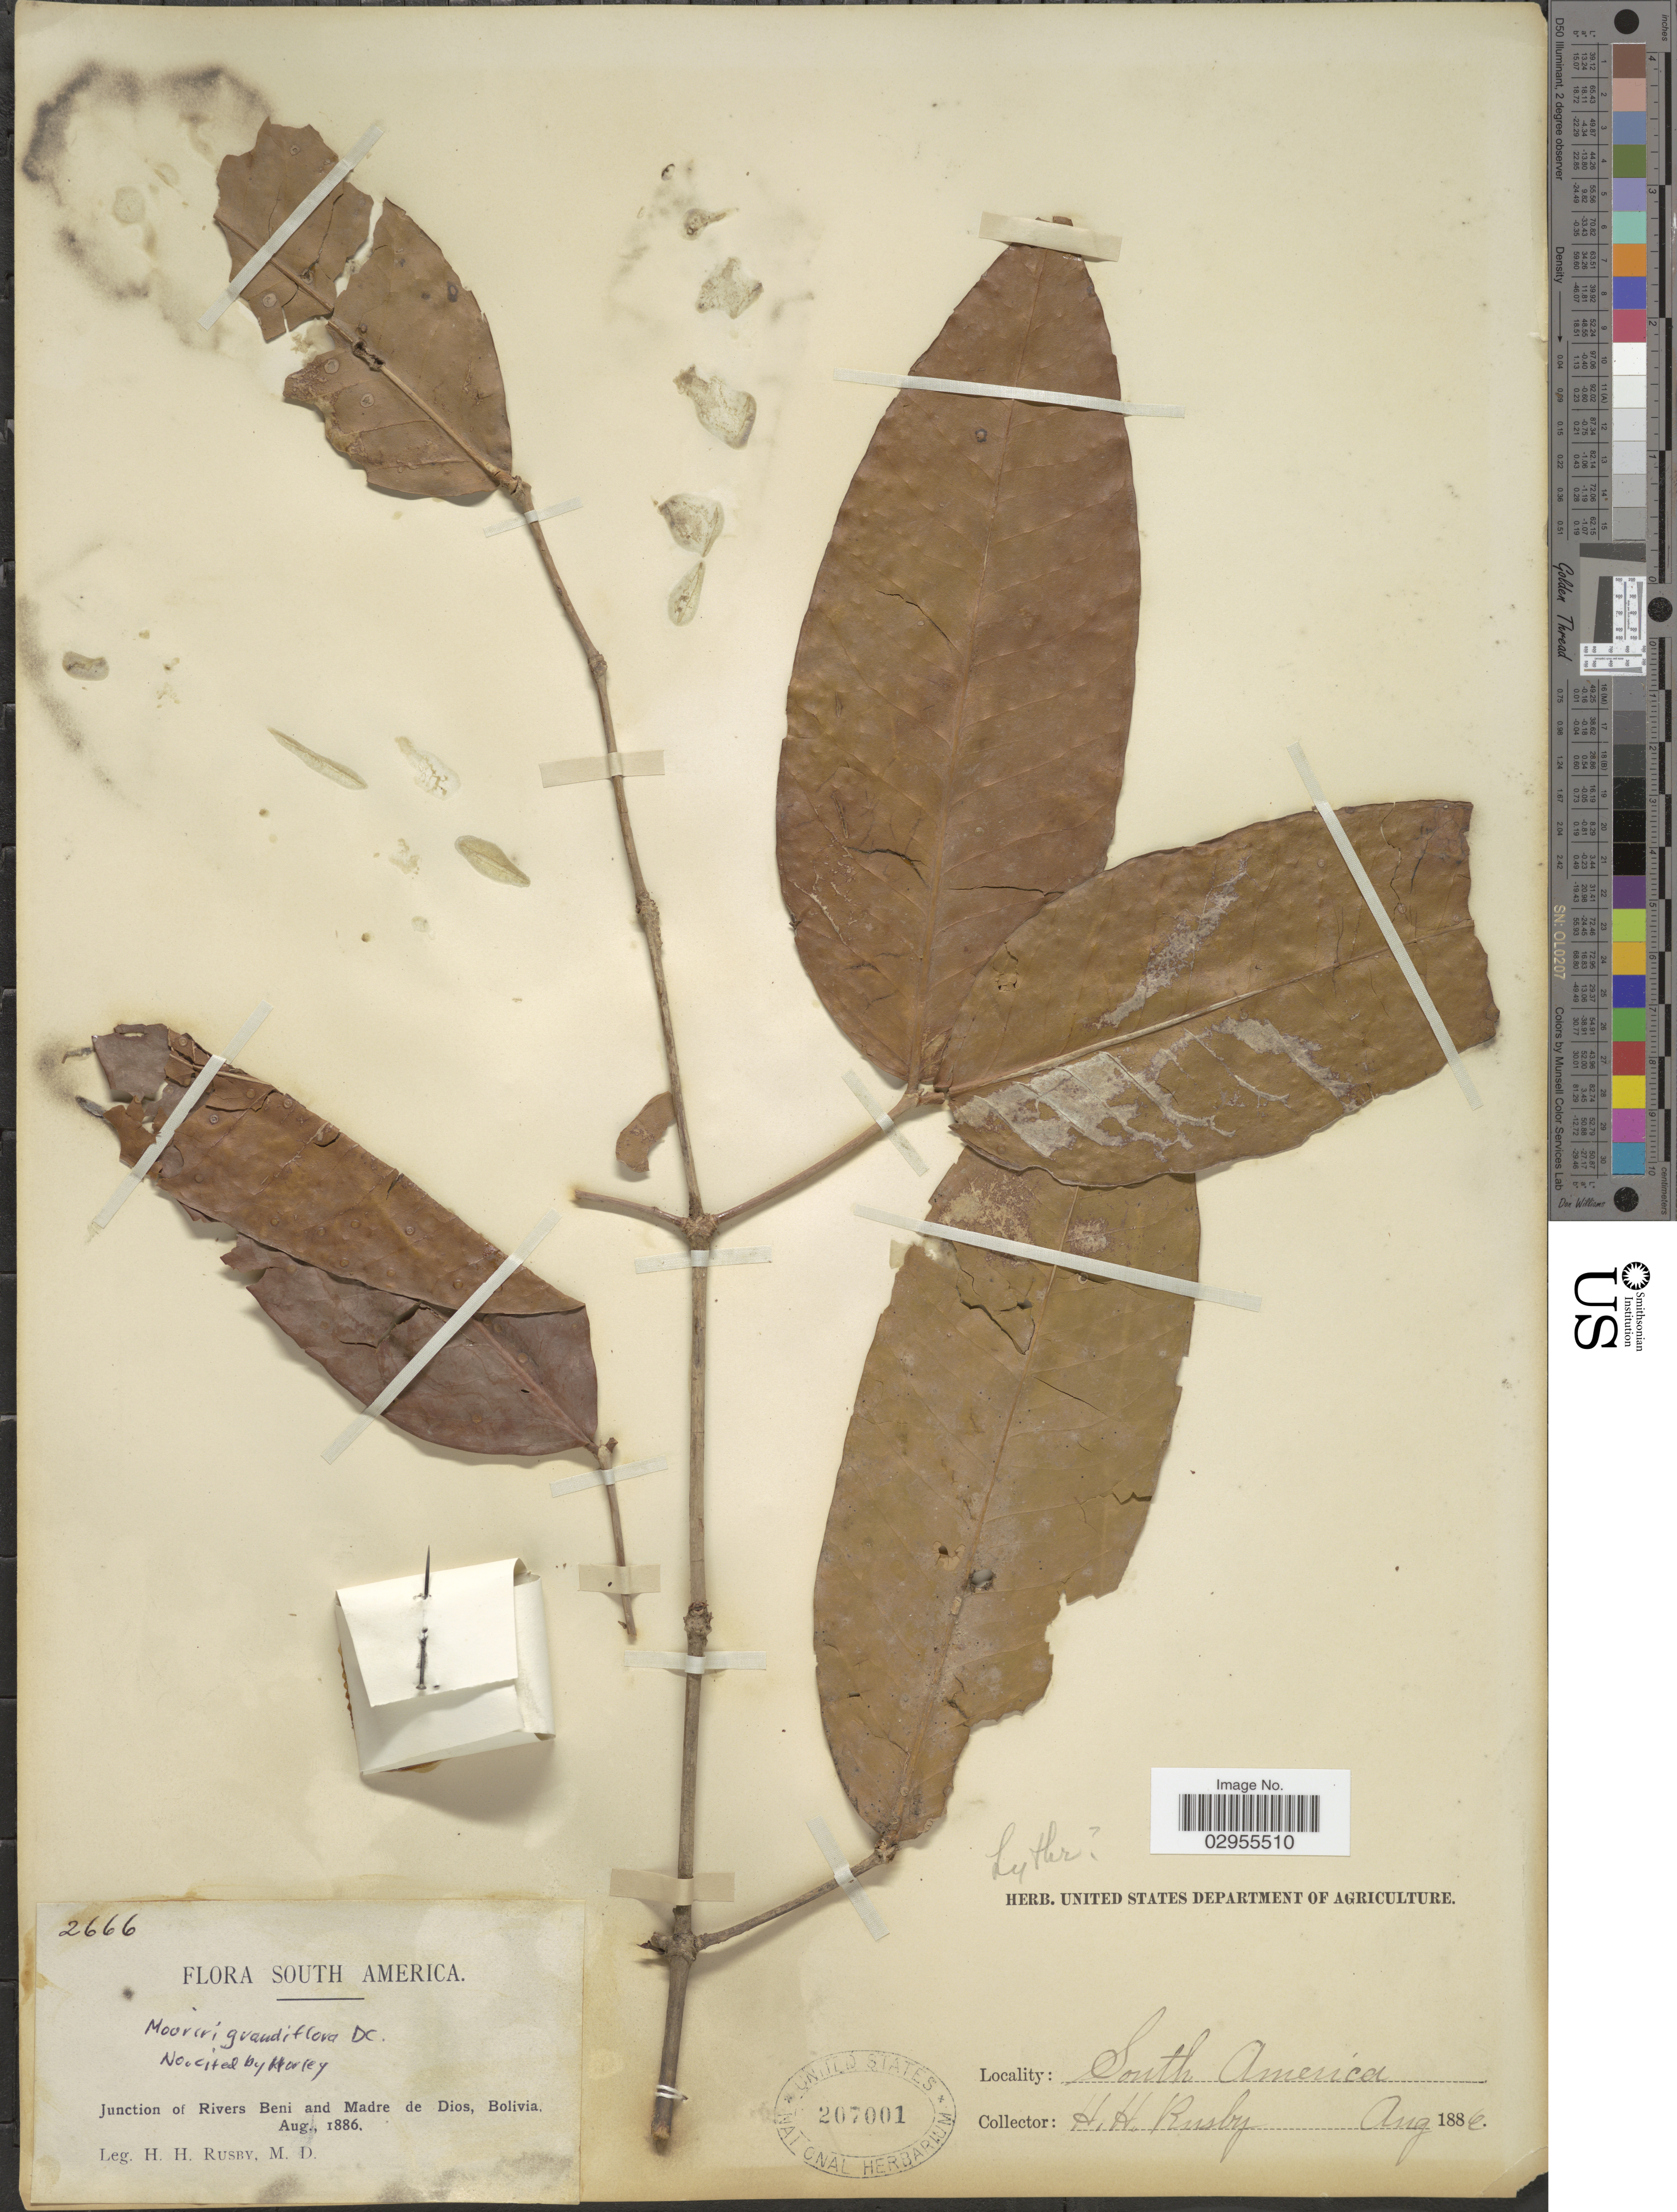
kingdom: Plantae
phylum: Tracheophyta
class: Magnoliopsida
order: Myrtales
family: Melastomataceae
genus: Mouriri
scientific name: Mouriri grandiflora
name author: DC.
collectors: H. H. Rusby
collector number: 2666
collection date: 1886-08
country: Bolivia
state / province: Beni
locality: Junction of Rivers Beni and Madre de Dios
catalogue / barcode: US 207001